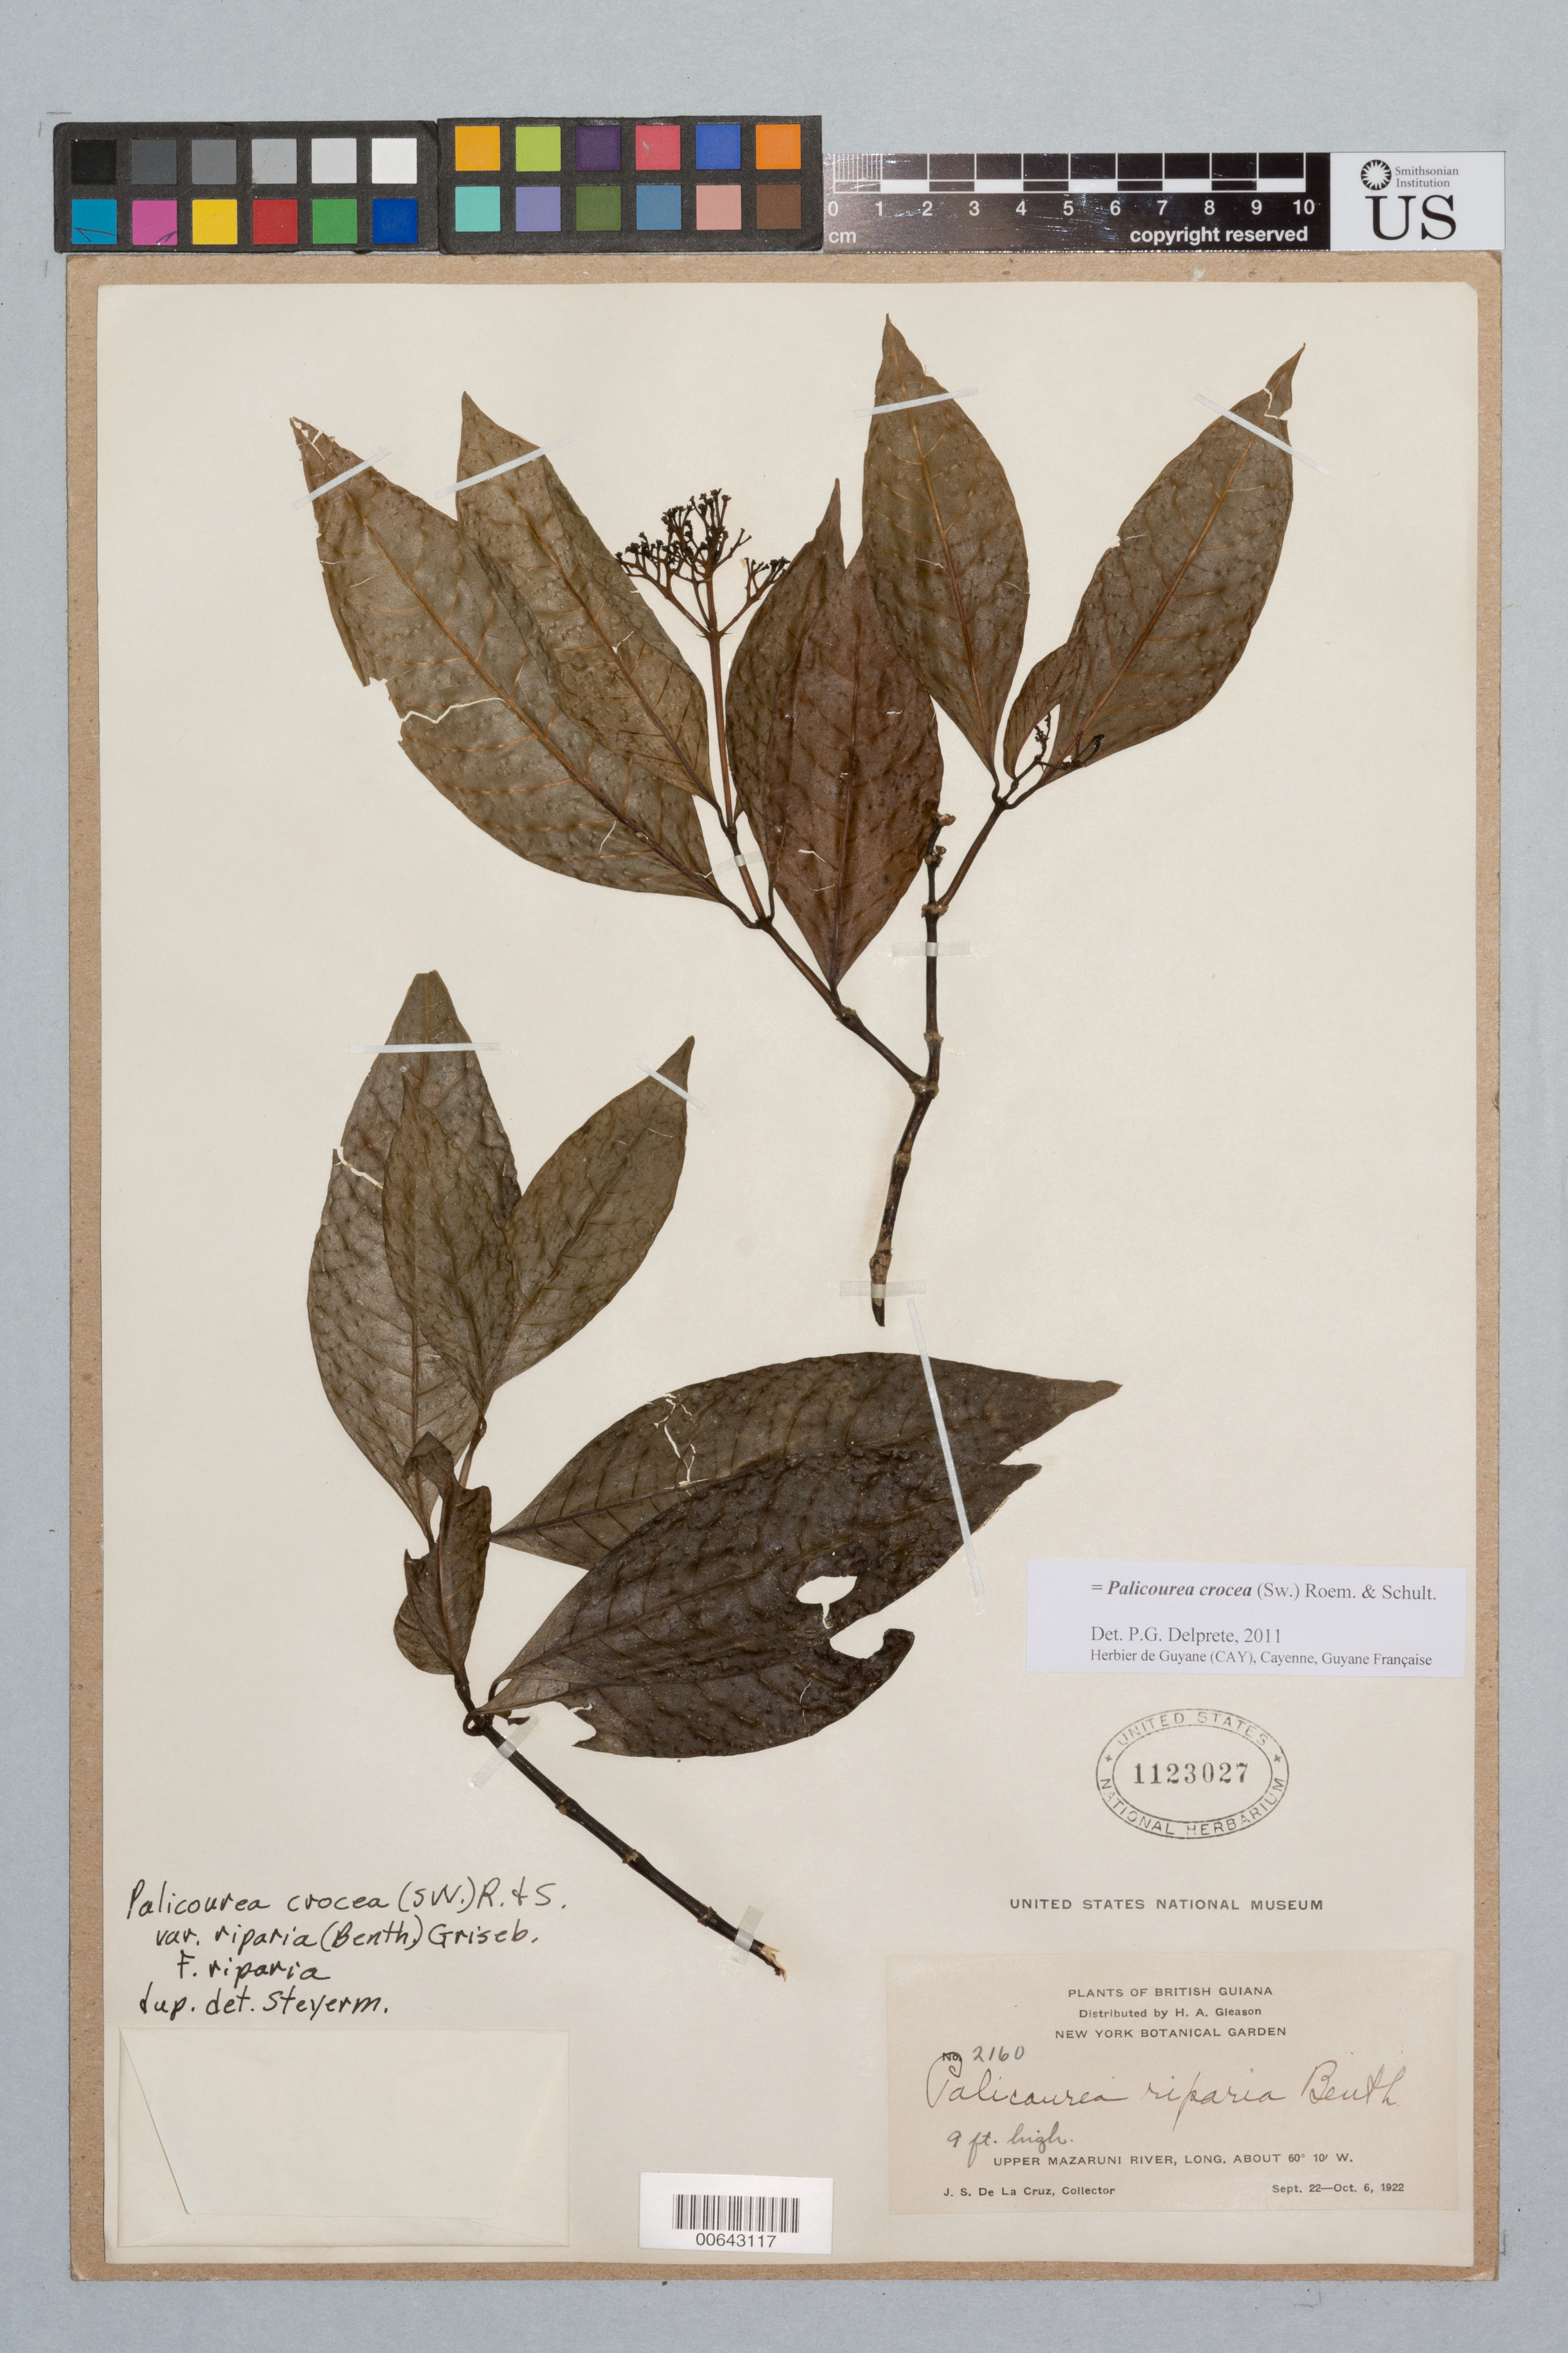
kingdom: Plantae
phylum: Tracheophyta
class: Magnoliopsida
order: Gentianales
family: Rubiaceae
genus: Palicourea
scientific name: Palicourea crocea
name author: (Sw.) Schult.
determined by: Delprete, P. G., Herb. de Guyane Cay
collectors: J. S. de la Cruz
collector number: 2160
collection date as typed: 22-Sep-22 to 6-Oct-22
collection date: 1922-09-22/1922-10-06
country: Guyana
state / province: Cuyuni-Mazaruni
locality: Upper Mazaruni R.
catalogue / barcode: US 1123027